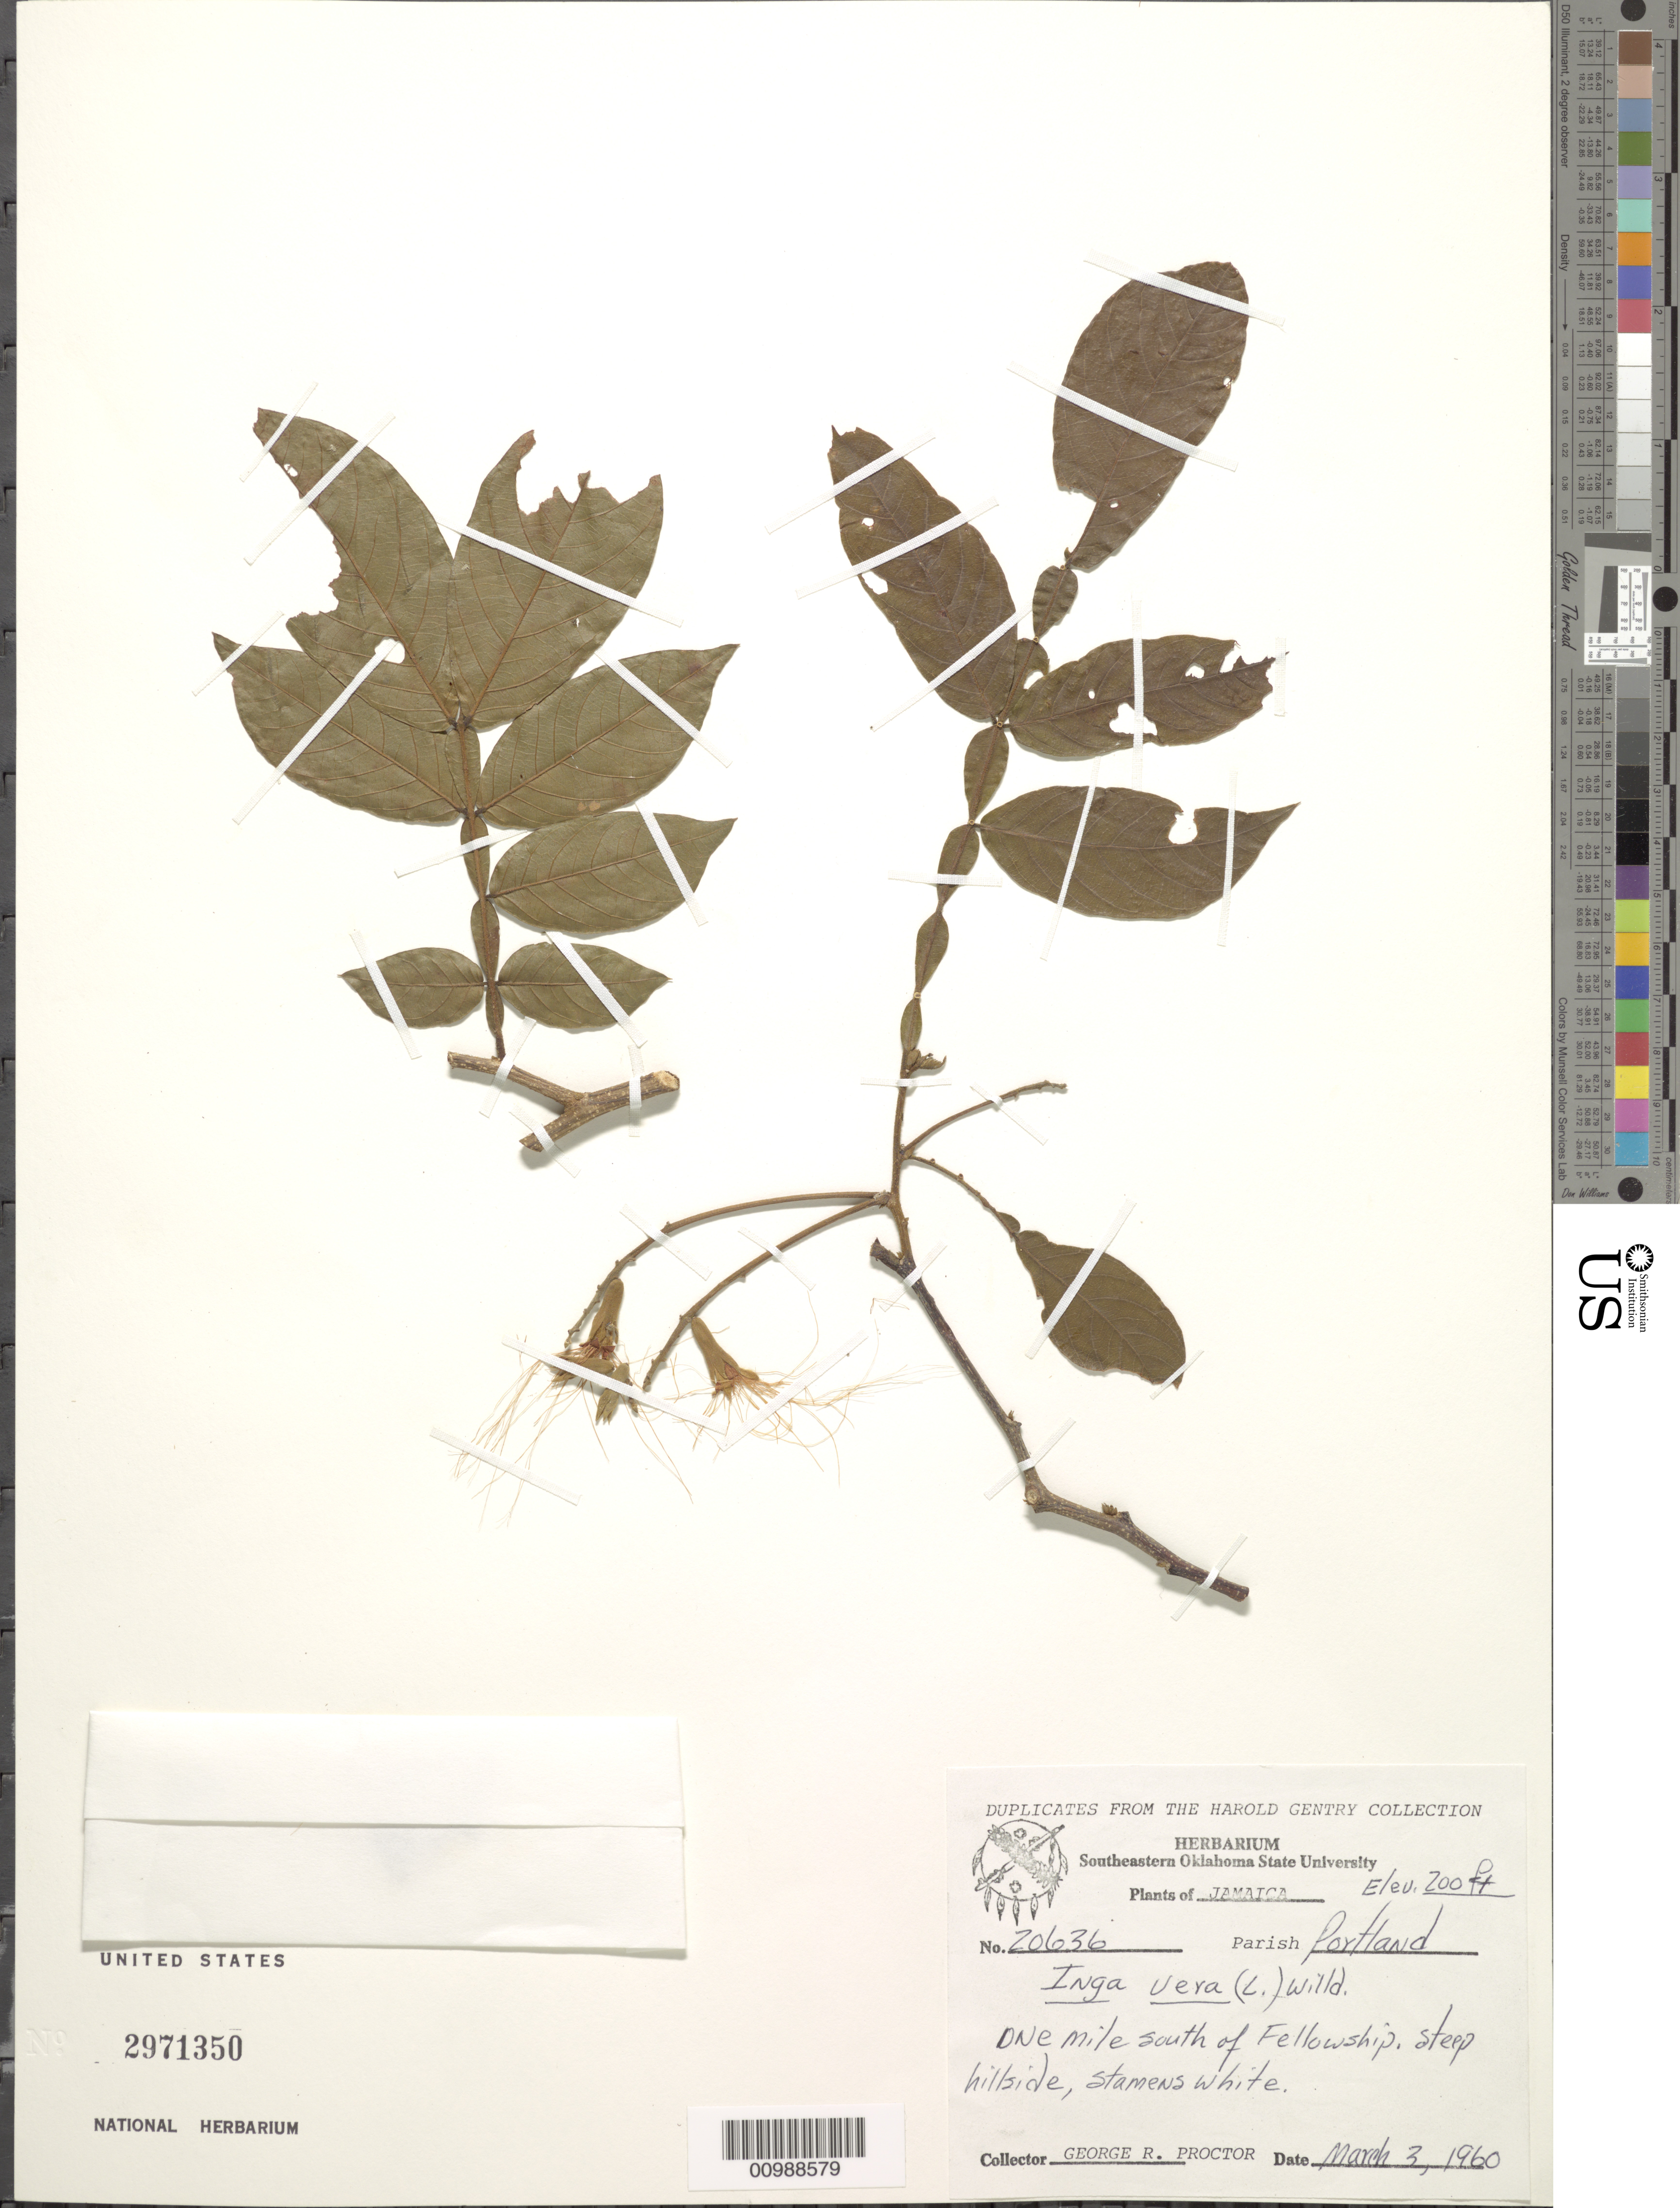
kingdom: Plantae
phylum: Tracheophyta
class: Magnoliopsida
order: Fabales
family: Fabaceae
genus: Inga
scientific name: Inga vera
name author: Willd.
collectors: G. R. Proctor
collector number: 20636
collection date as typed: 03 Mar 1960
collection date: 1960-03-03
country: Jamaica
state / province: Portland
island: Jamaica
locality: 1 mile S of Fellowship.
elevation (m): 61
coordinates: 0 N, 0 E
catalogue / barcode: US 2971350